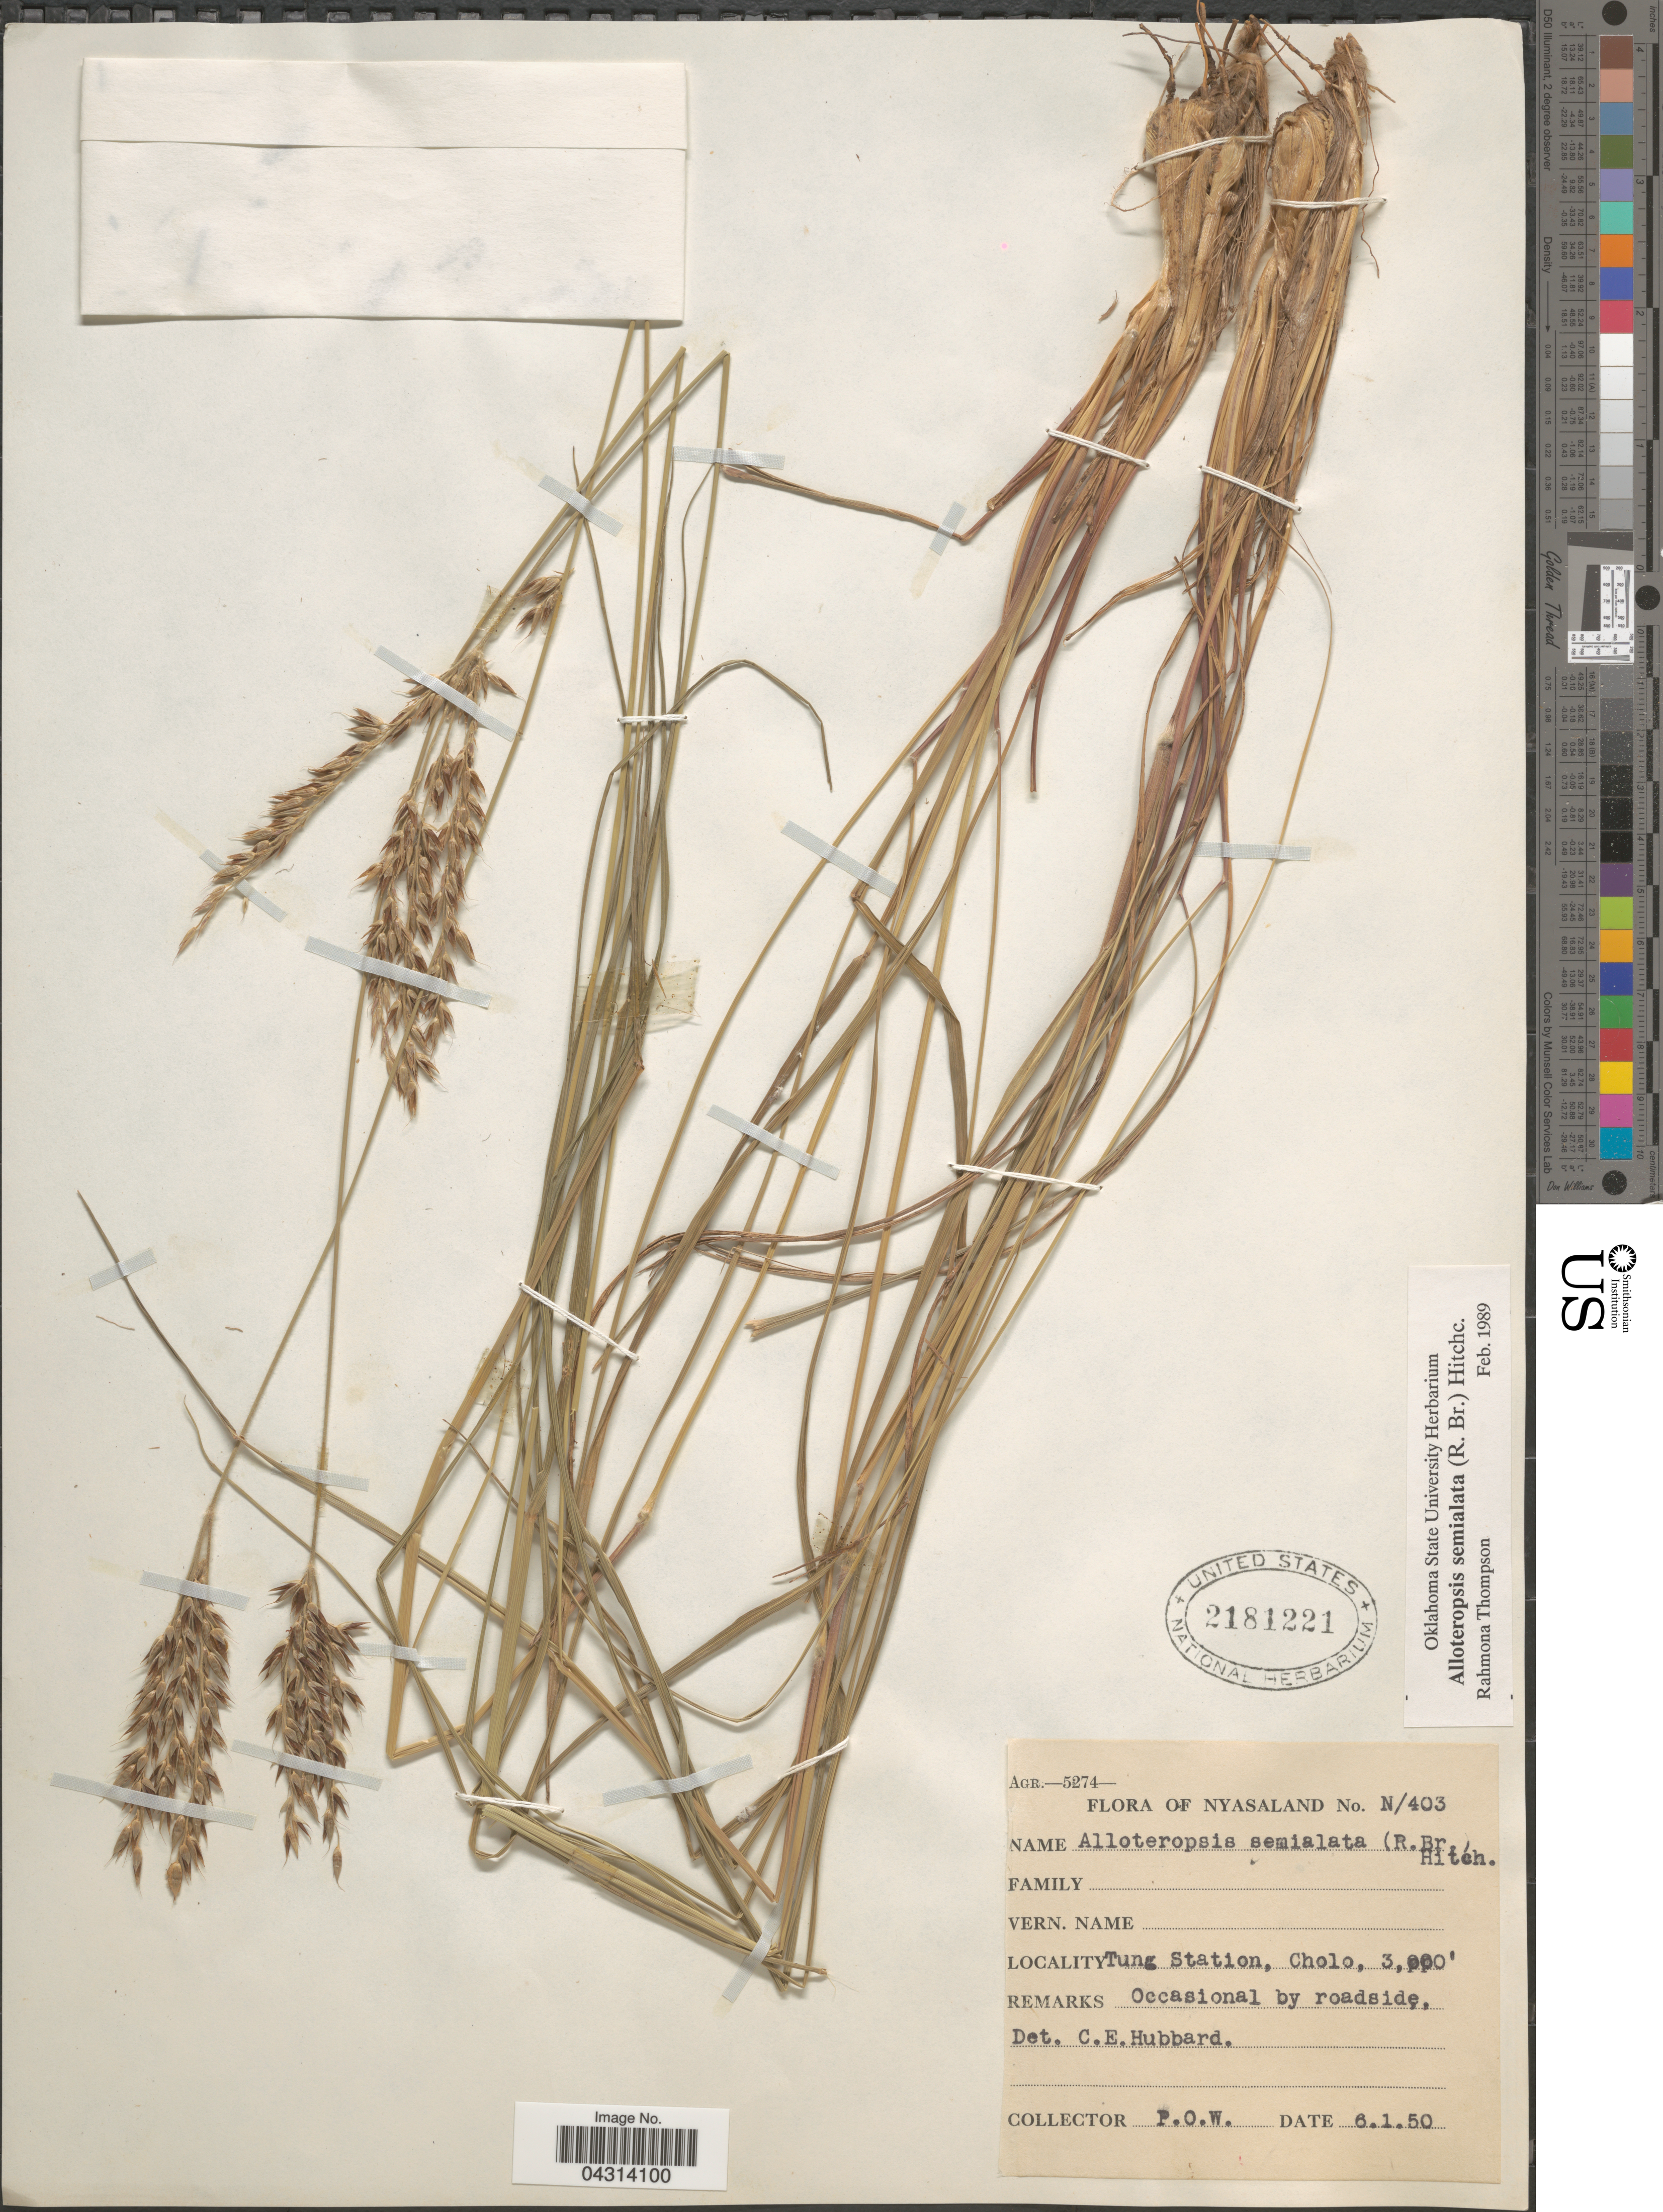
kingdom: Plantae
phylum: Tracheophyta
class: Liliopsida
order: Poales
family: Poaceae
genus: Alloteropsis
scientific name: Alloteropsis semialata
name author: (R. Br.) Hitchc.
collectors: P. O. W.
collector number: N/403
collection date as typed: Transcribed d/m/y: 6/1/50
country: Malawi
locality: Nyasaland. Tung Station, Cholo.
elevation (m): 914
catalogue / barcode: US 2181221